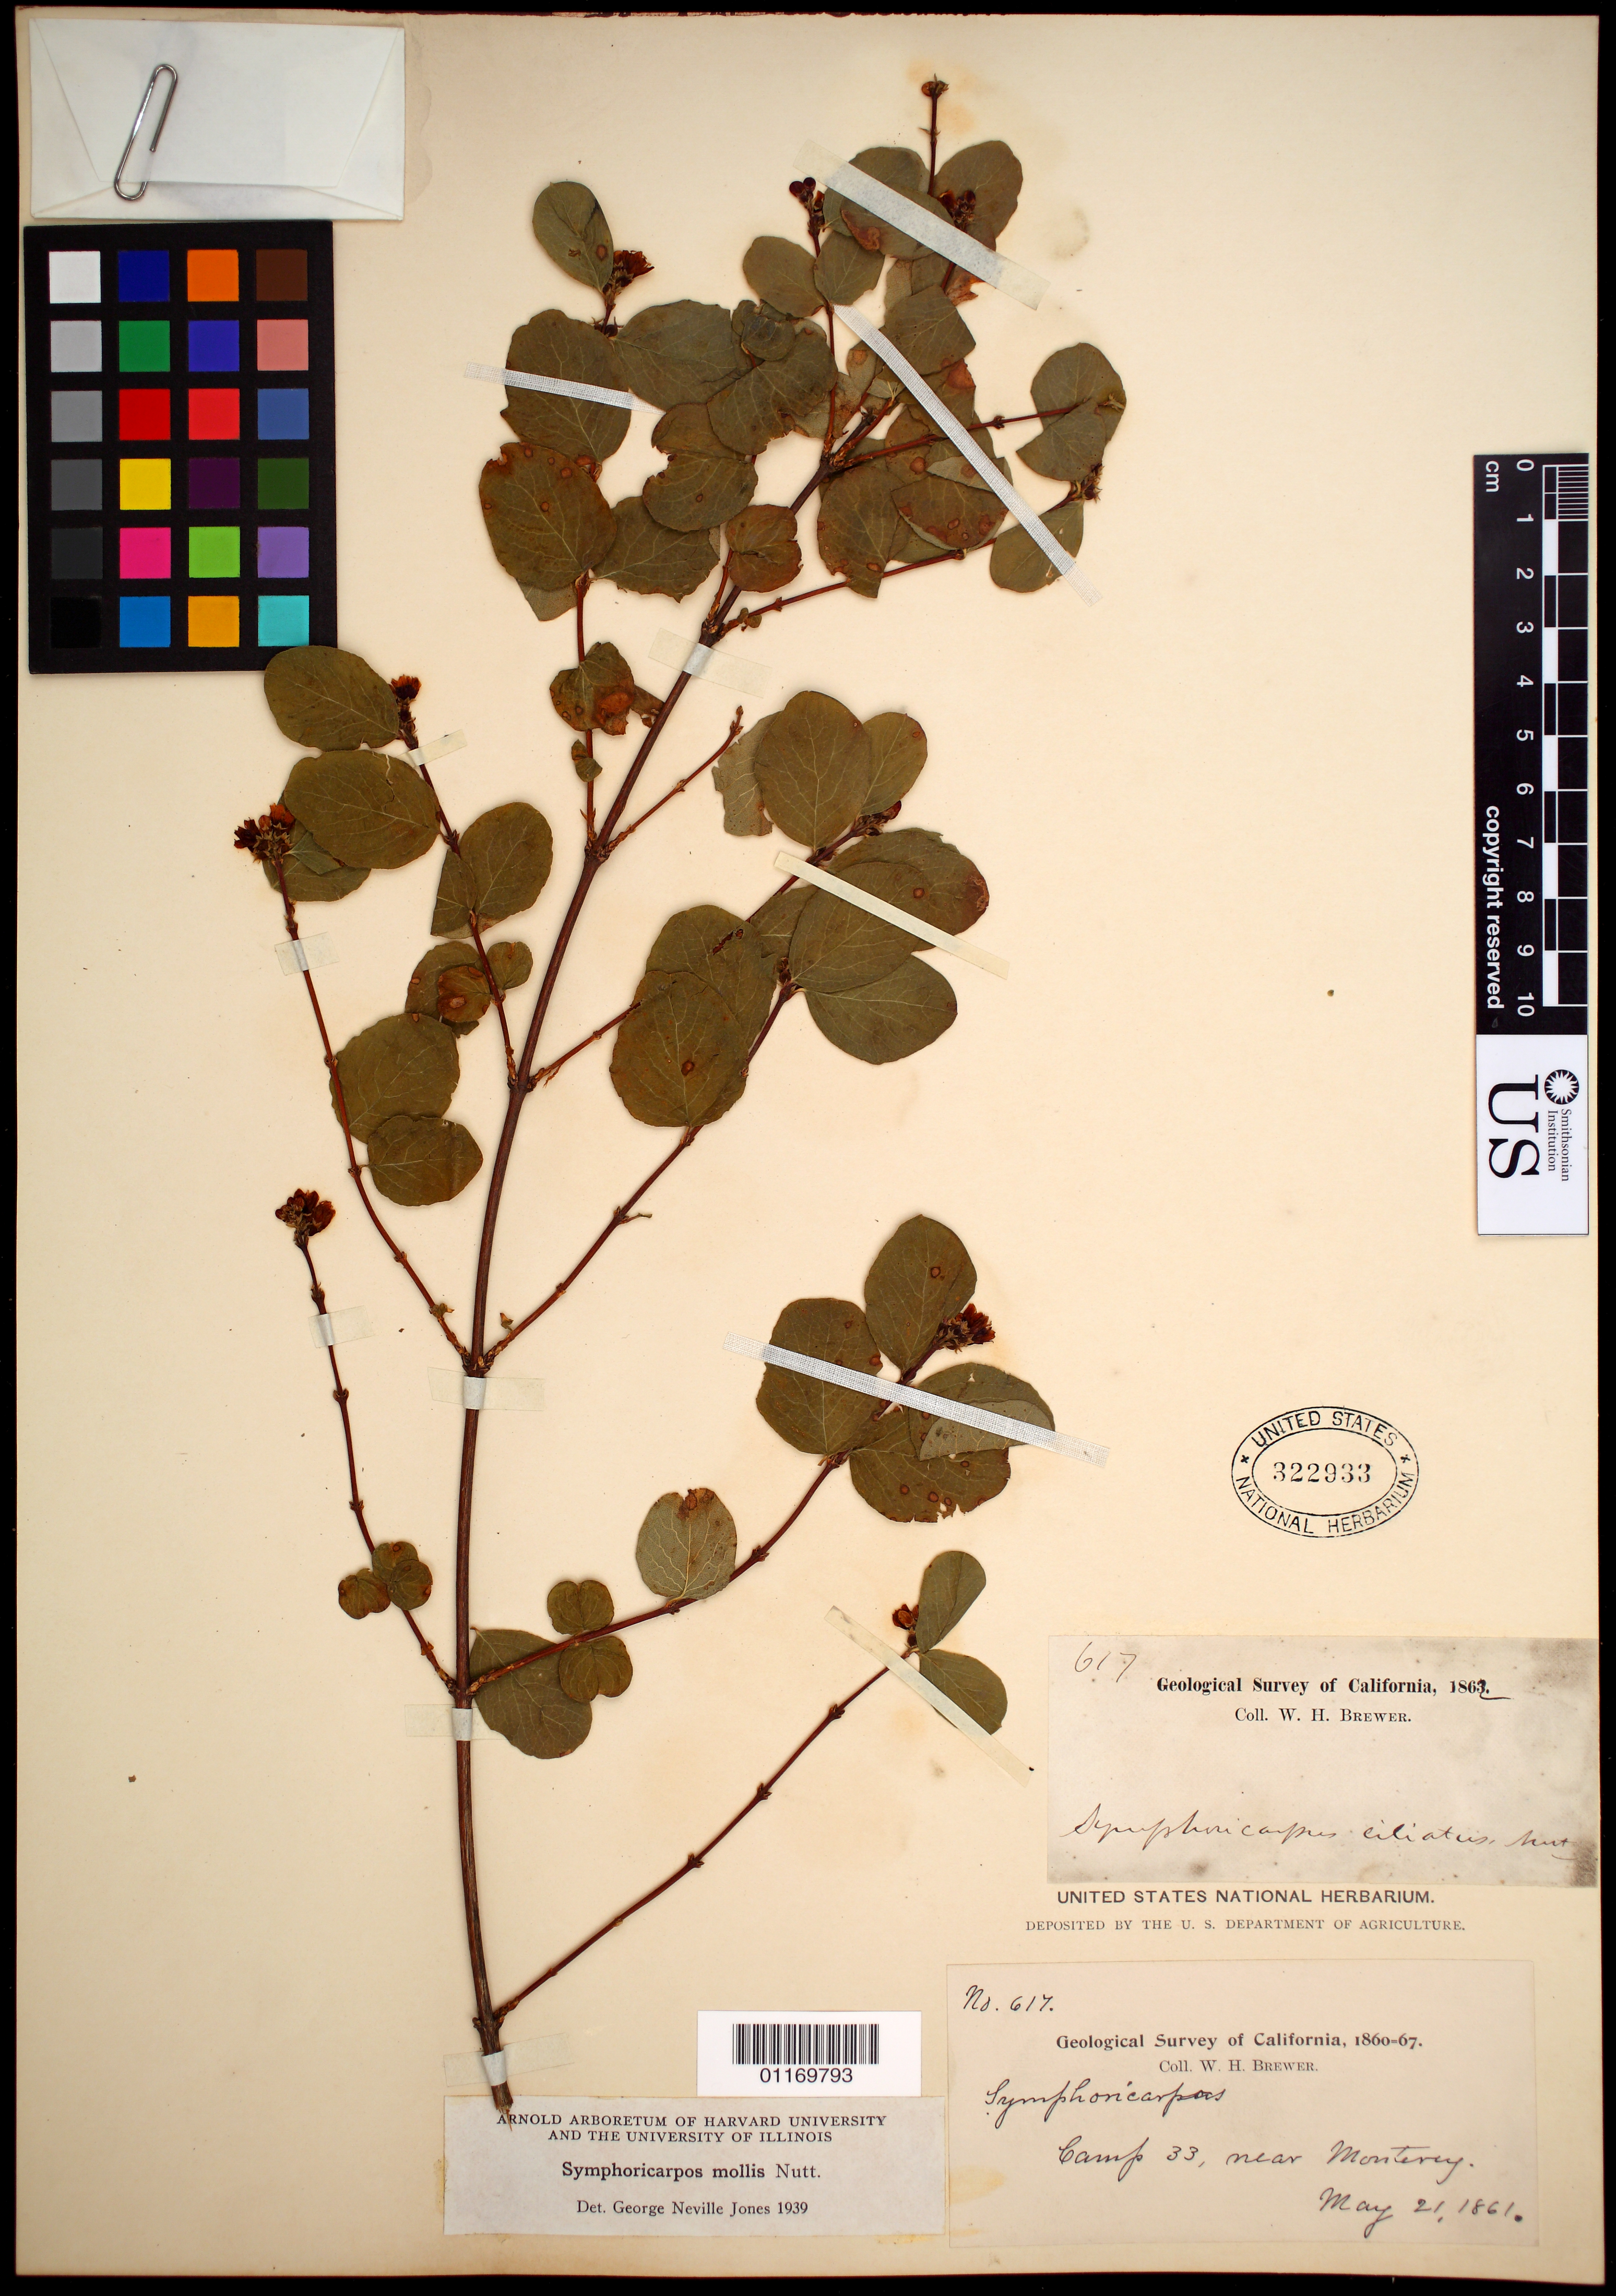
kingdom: Plantae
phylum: Tracheophyta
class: Magnoliopsida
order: Dipsacales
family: Caprifoliaceae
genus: Symphoricarpos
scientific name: Symphoricarpos mollis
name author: Nutt.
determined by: Jones, G. N.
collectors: W. H. Brewer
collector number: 617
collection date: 1861-05-21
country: United States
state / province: California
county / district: Monterey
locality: Camp 33, near Monterey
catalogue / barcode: US 322933